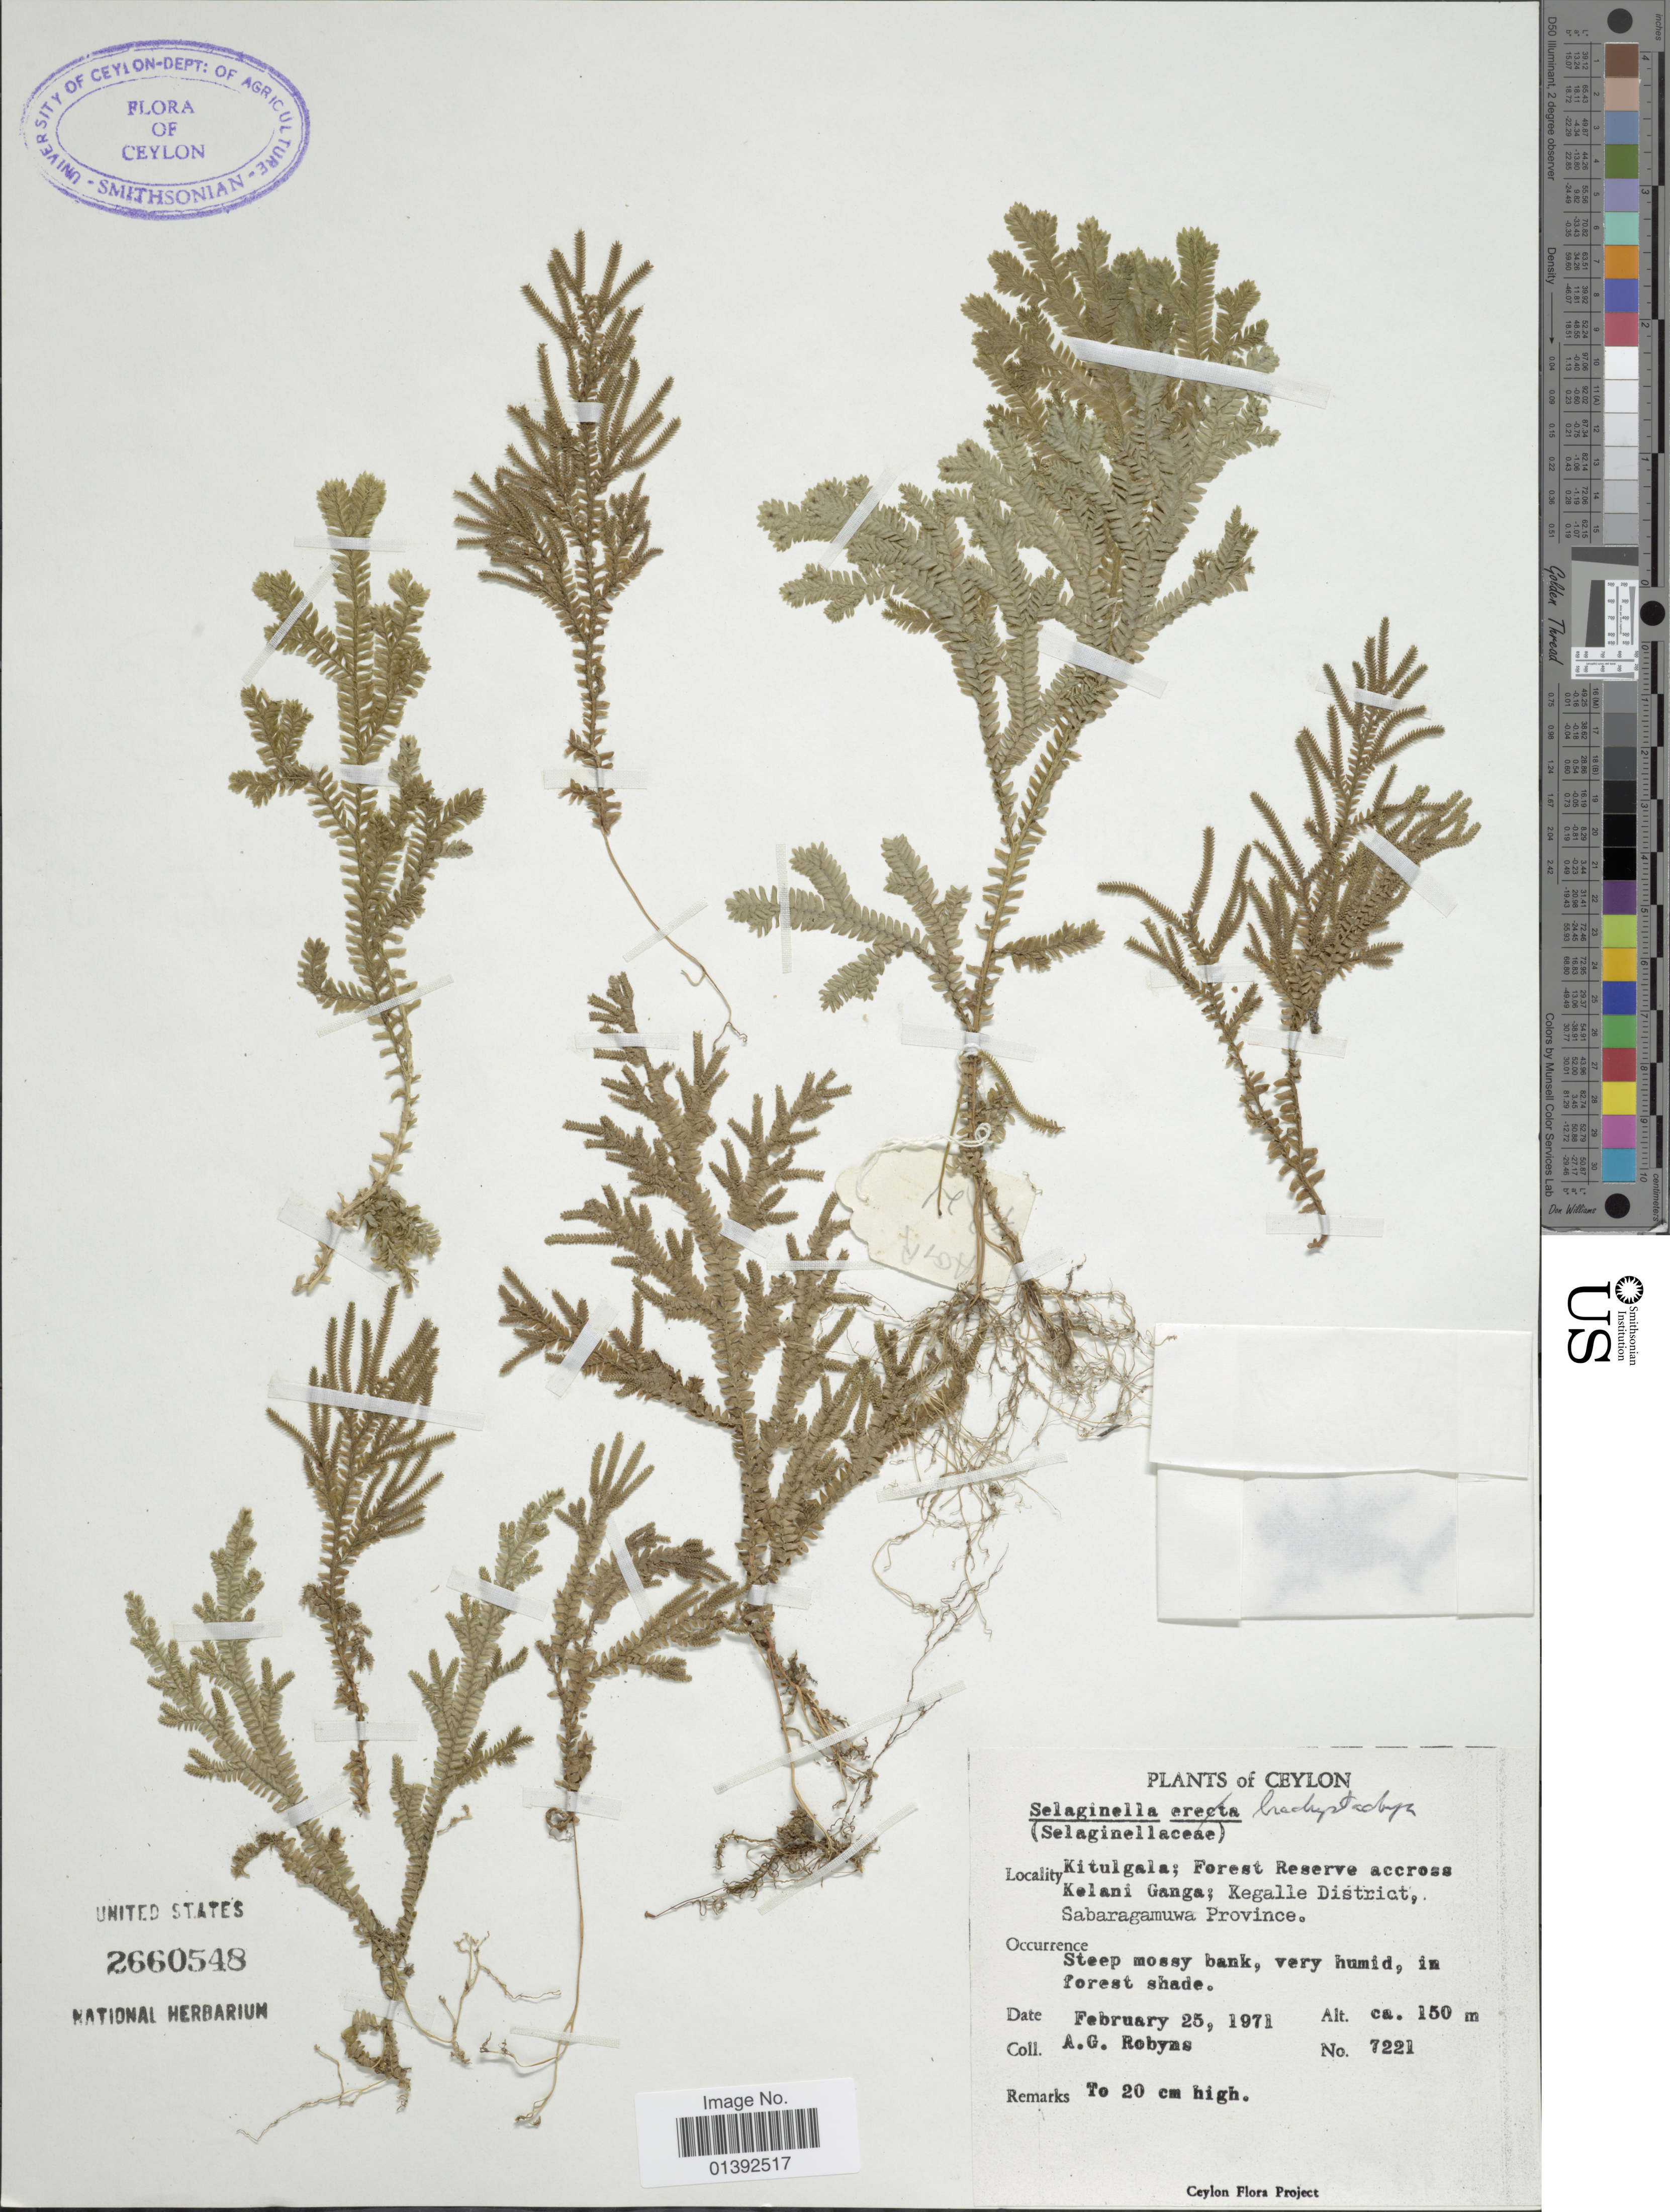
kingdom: Plantae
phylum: Tracheophyta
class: Lycopodiopsida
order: Selaginellales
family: Selaginellaceae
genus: Selaginella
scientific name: Selaginella brachystachya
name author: (Hook. & Grev.) Spring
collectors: A. G. Robyns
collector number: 7221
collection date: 1971-02-25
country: Sri Lanka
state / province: Sabaragamuwa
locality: Ceylon, Kitulgala; Forest Reserve accross Kelani Ganga; Kegalle District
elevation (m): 150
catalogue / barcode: US 2660548